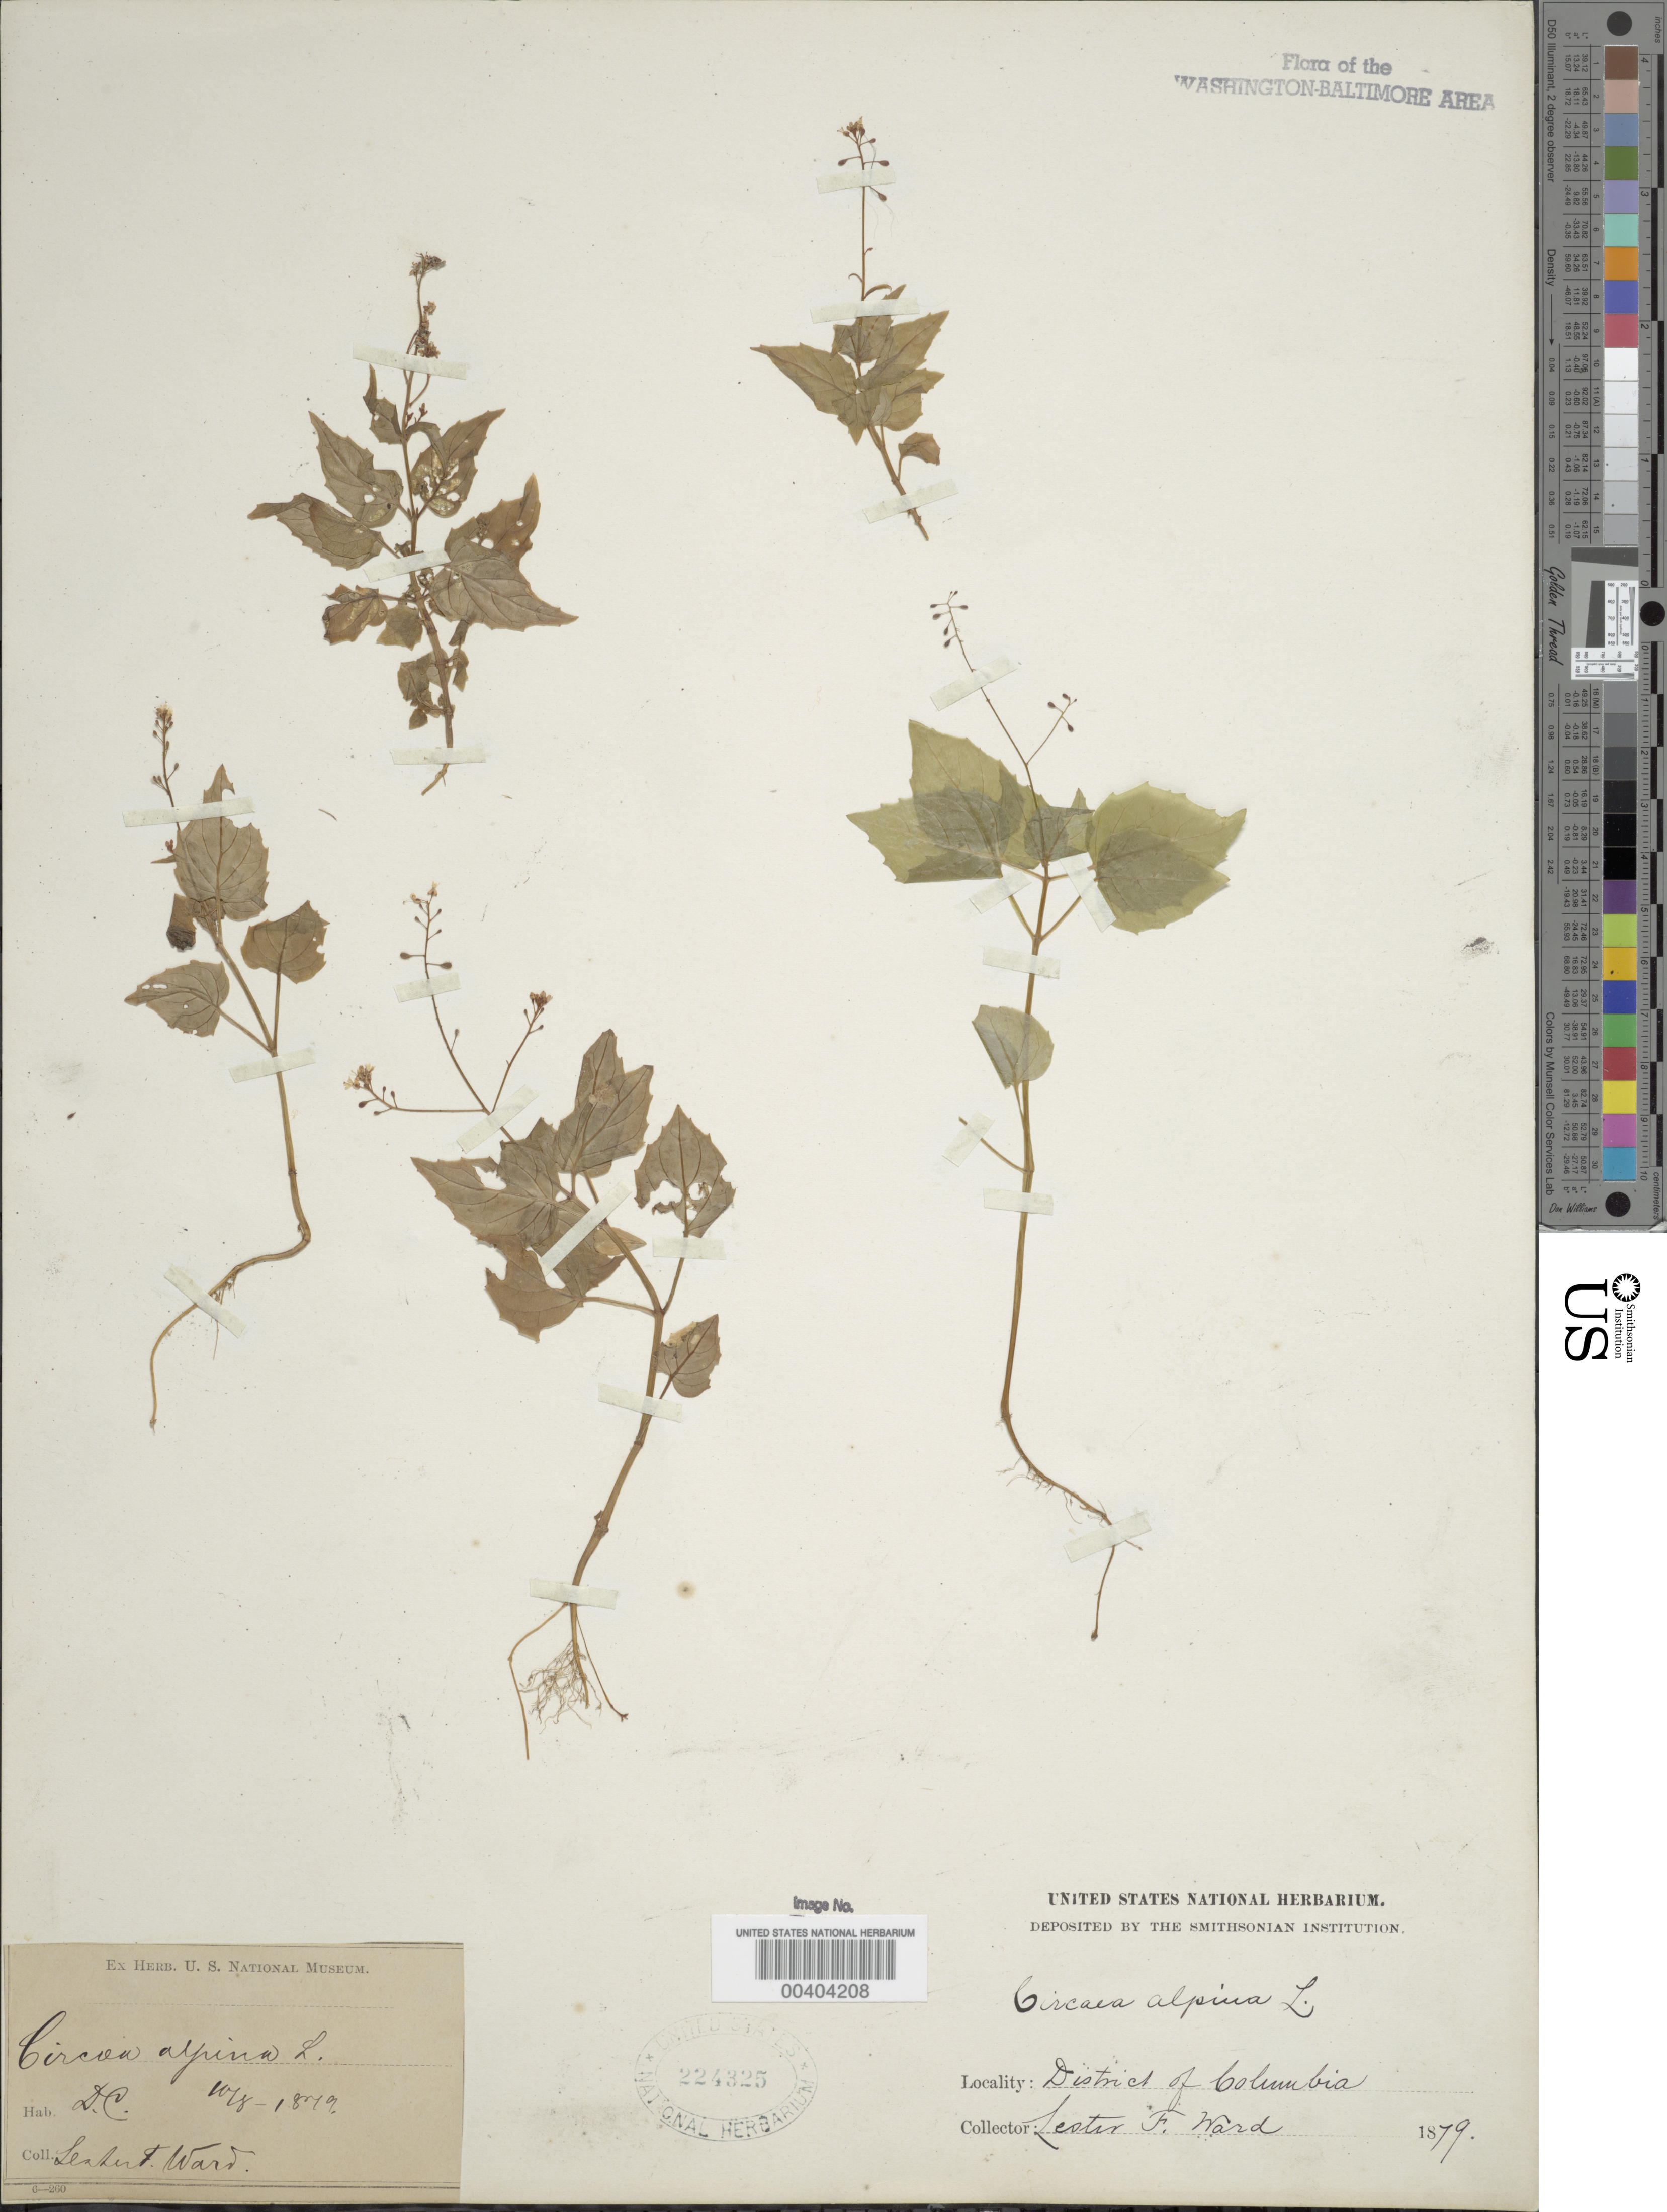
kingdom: Plantae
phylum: Tracheophyta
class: Magnoliopsida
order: Myrtales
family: Onagraceae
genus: Circaea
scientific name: Circaea alpina subsp. alpina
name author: L.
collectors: L. F. Ward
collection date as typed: May 1879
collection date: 1879-05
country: United States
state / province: District of Columbia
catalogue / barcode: US 224325